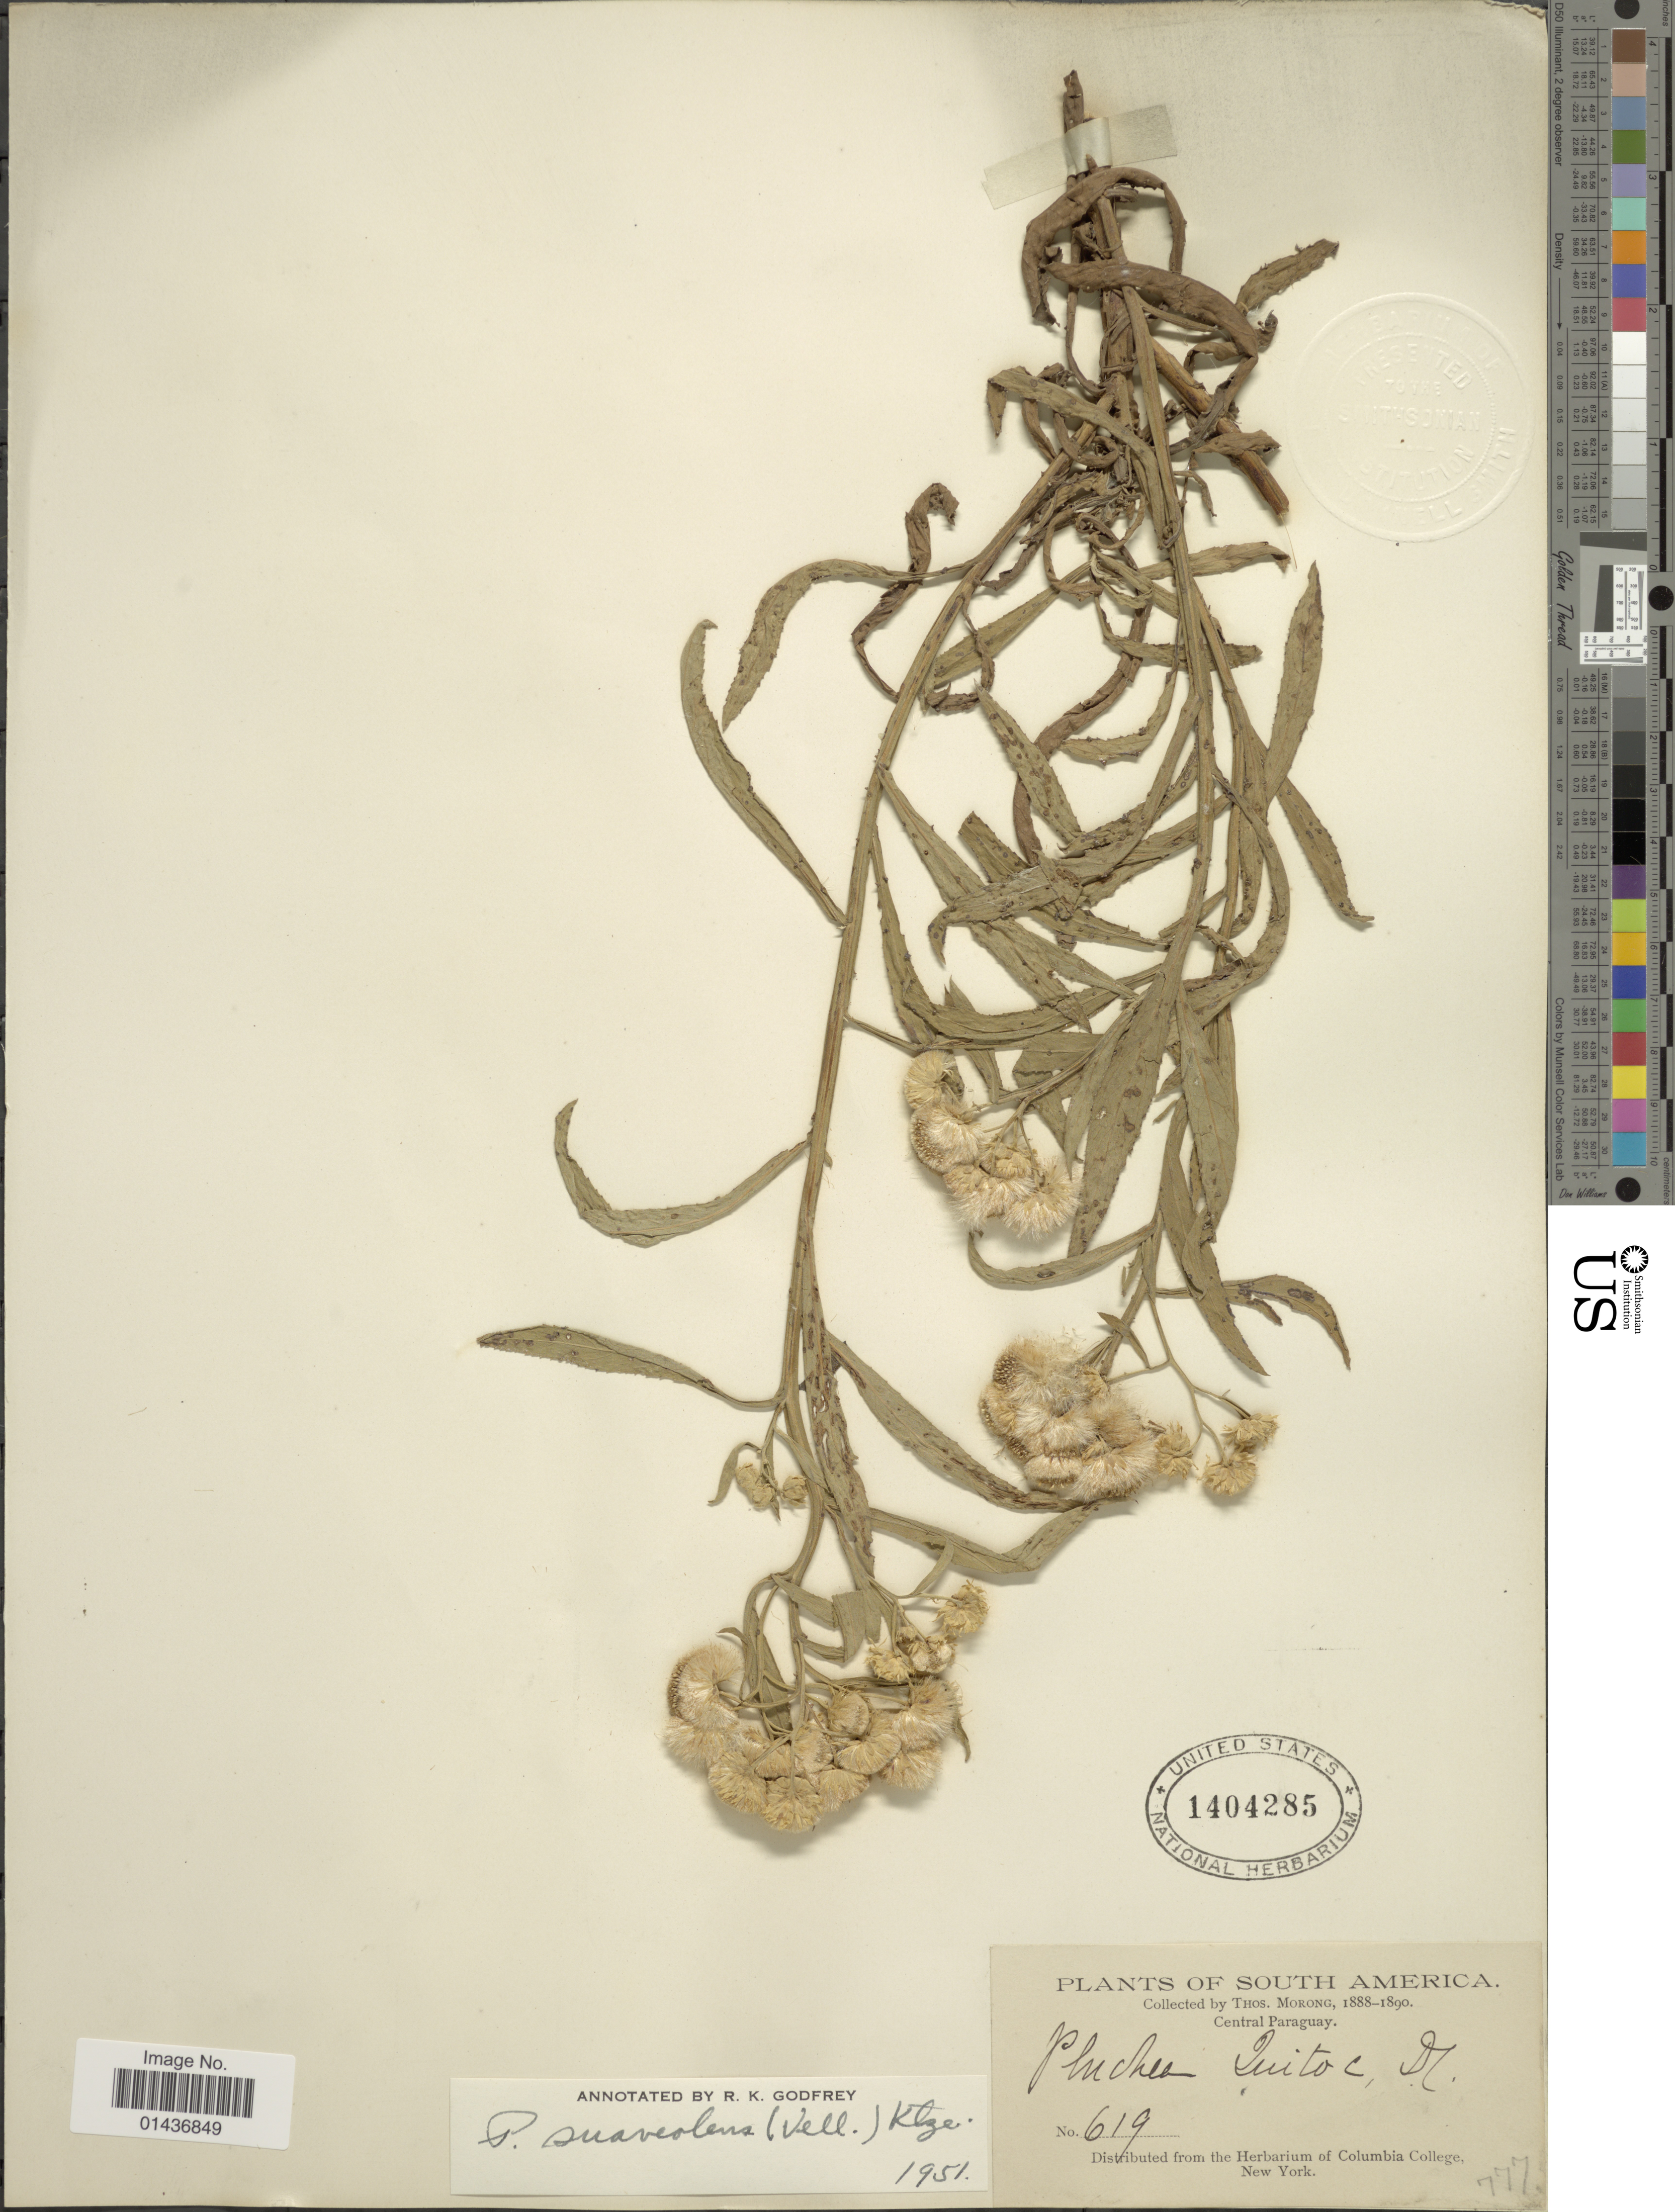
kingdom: Plantae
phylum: Tracheophyta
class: Magnoliopsida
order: Asterales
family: Asteraceae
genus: Pluchea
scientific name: Pluchea suaveolens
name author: (Vell.) Kuntze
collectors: T. Morong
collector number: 619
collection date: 1888/1890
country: Paraguay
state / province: Central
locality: Central Paraguay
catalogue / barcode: US 1404285